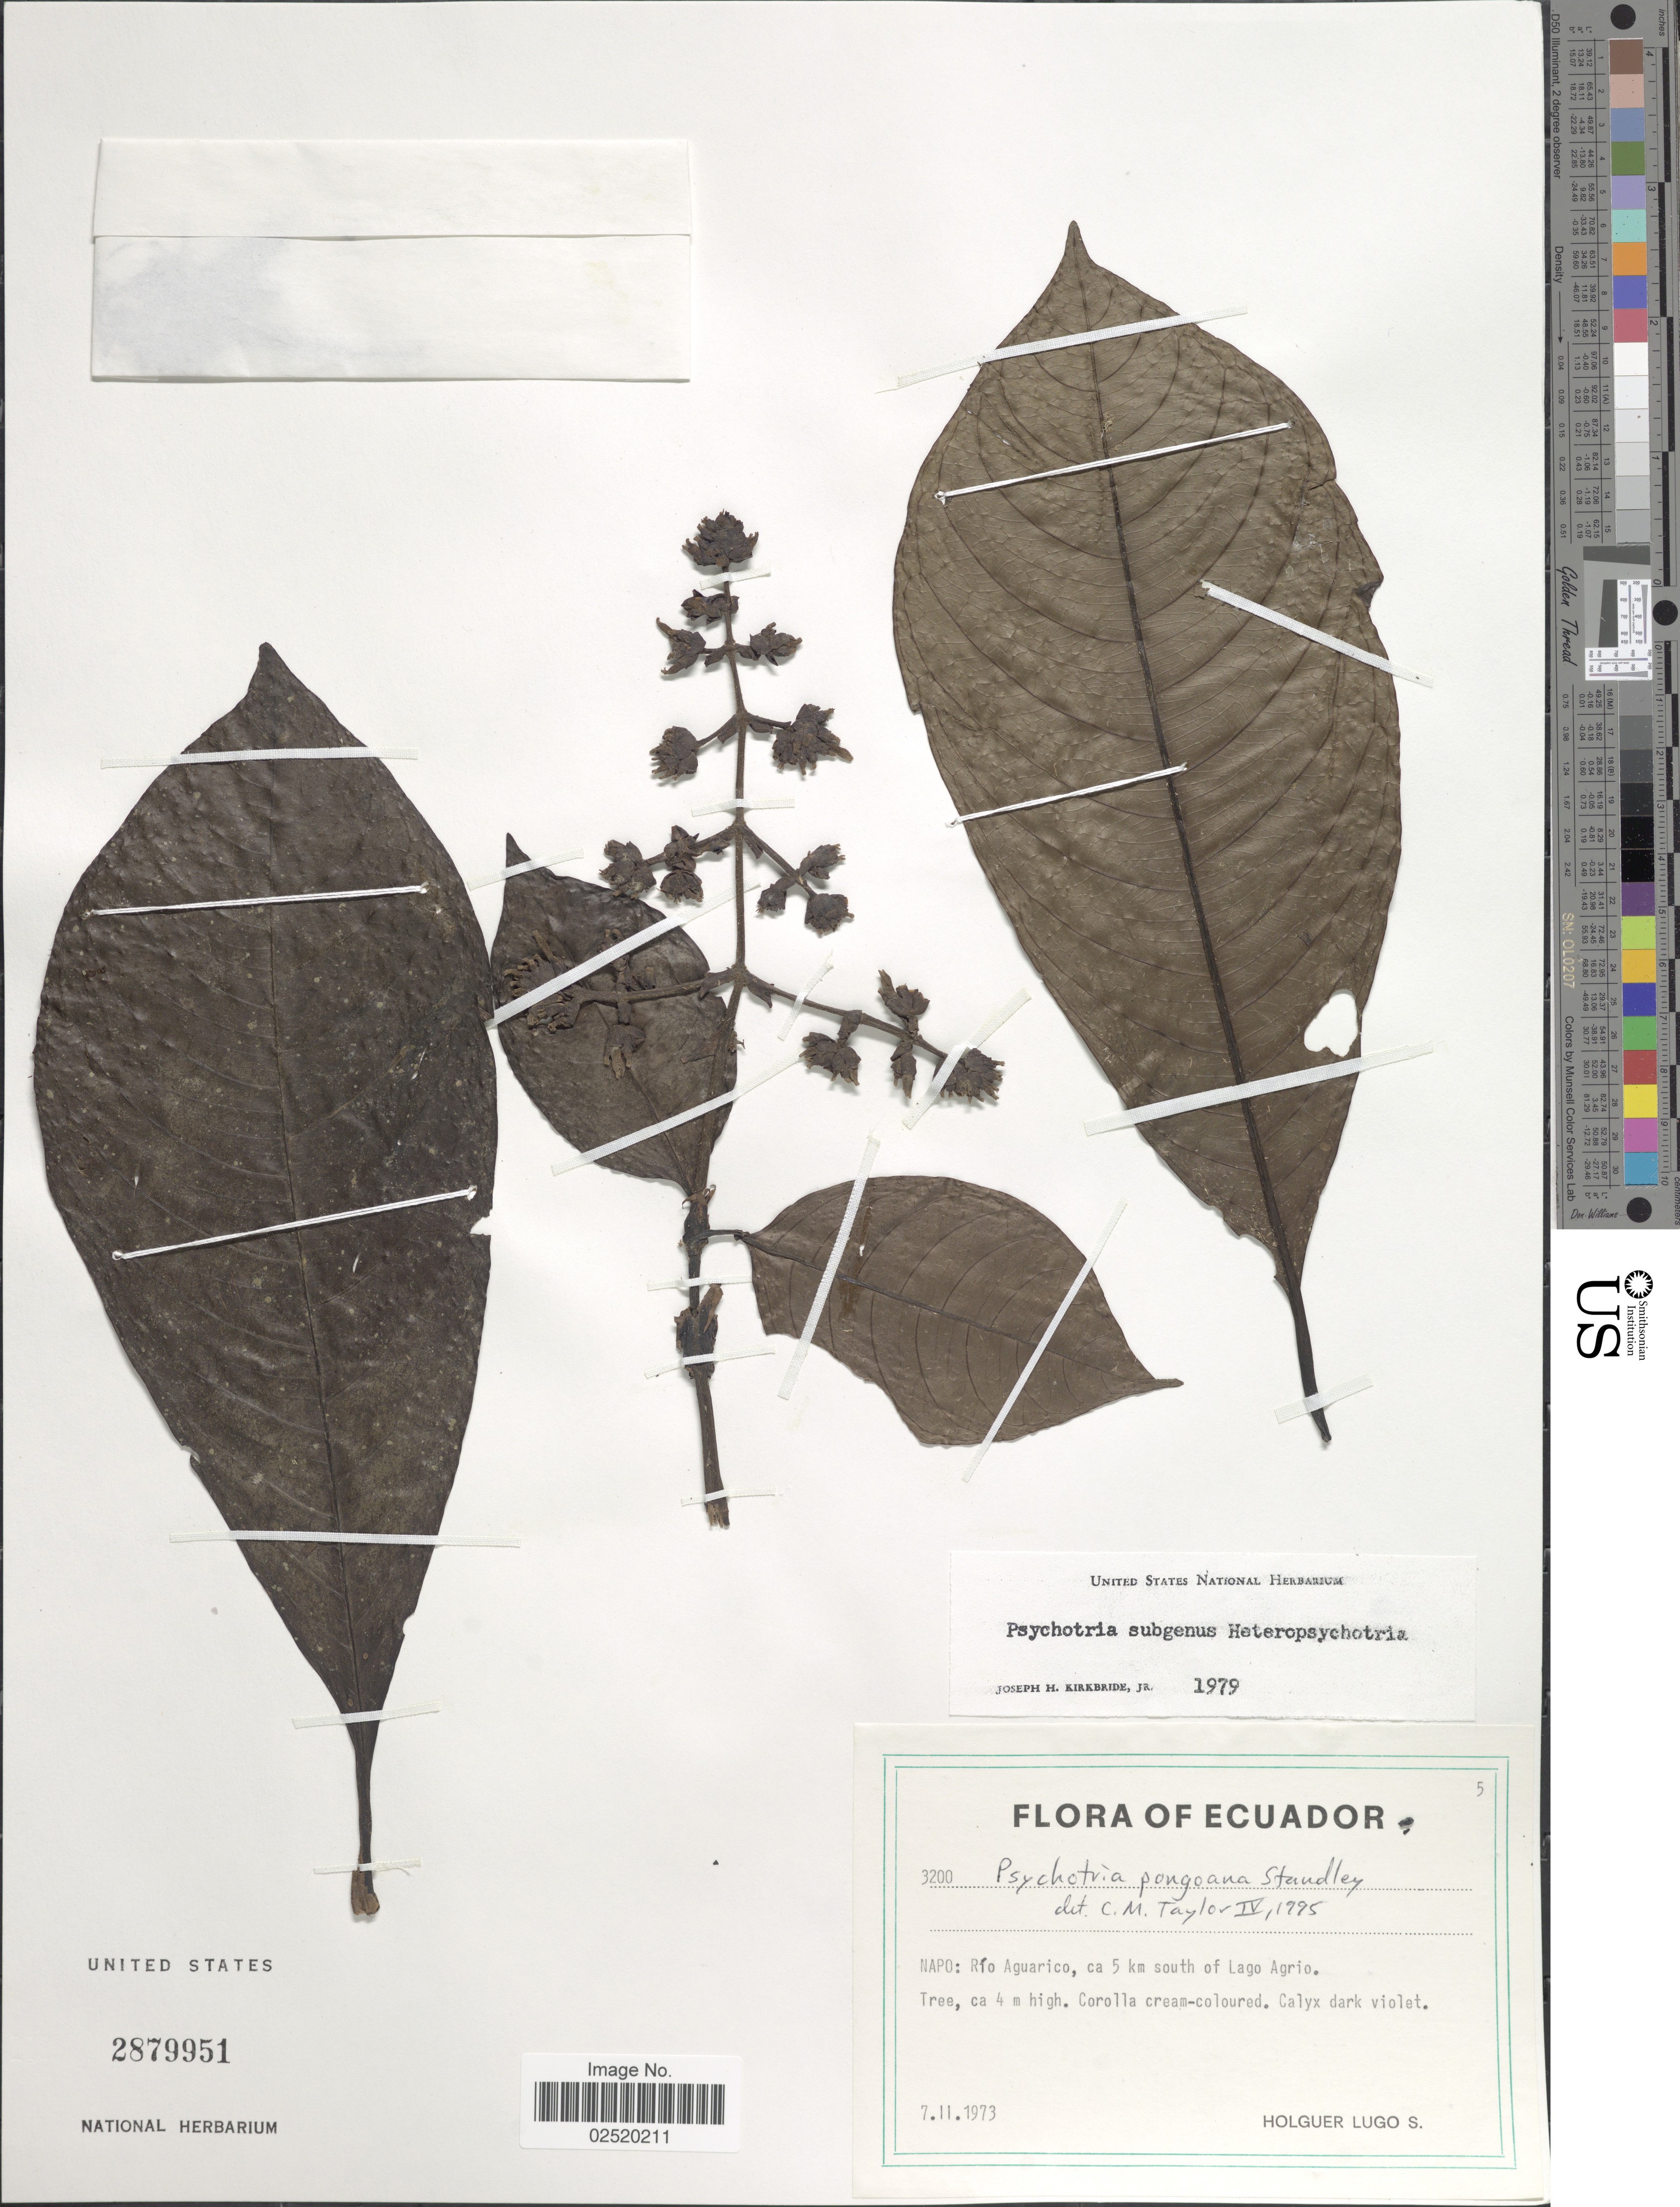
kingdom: Plantae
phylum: Tracheophyta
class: Magnoliopsida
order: Gentianales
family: Rubiaceae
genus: Psychotria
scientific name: Psychotria pongoana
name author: Standl.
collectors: H. Lugo S.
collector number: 3200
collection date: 1973-11-07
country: Ecuador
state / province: Napo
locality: Napo: Rio Aguarico, 5 km south of Lago Agrio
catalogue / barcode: US 2879951